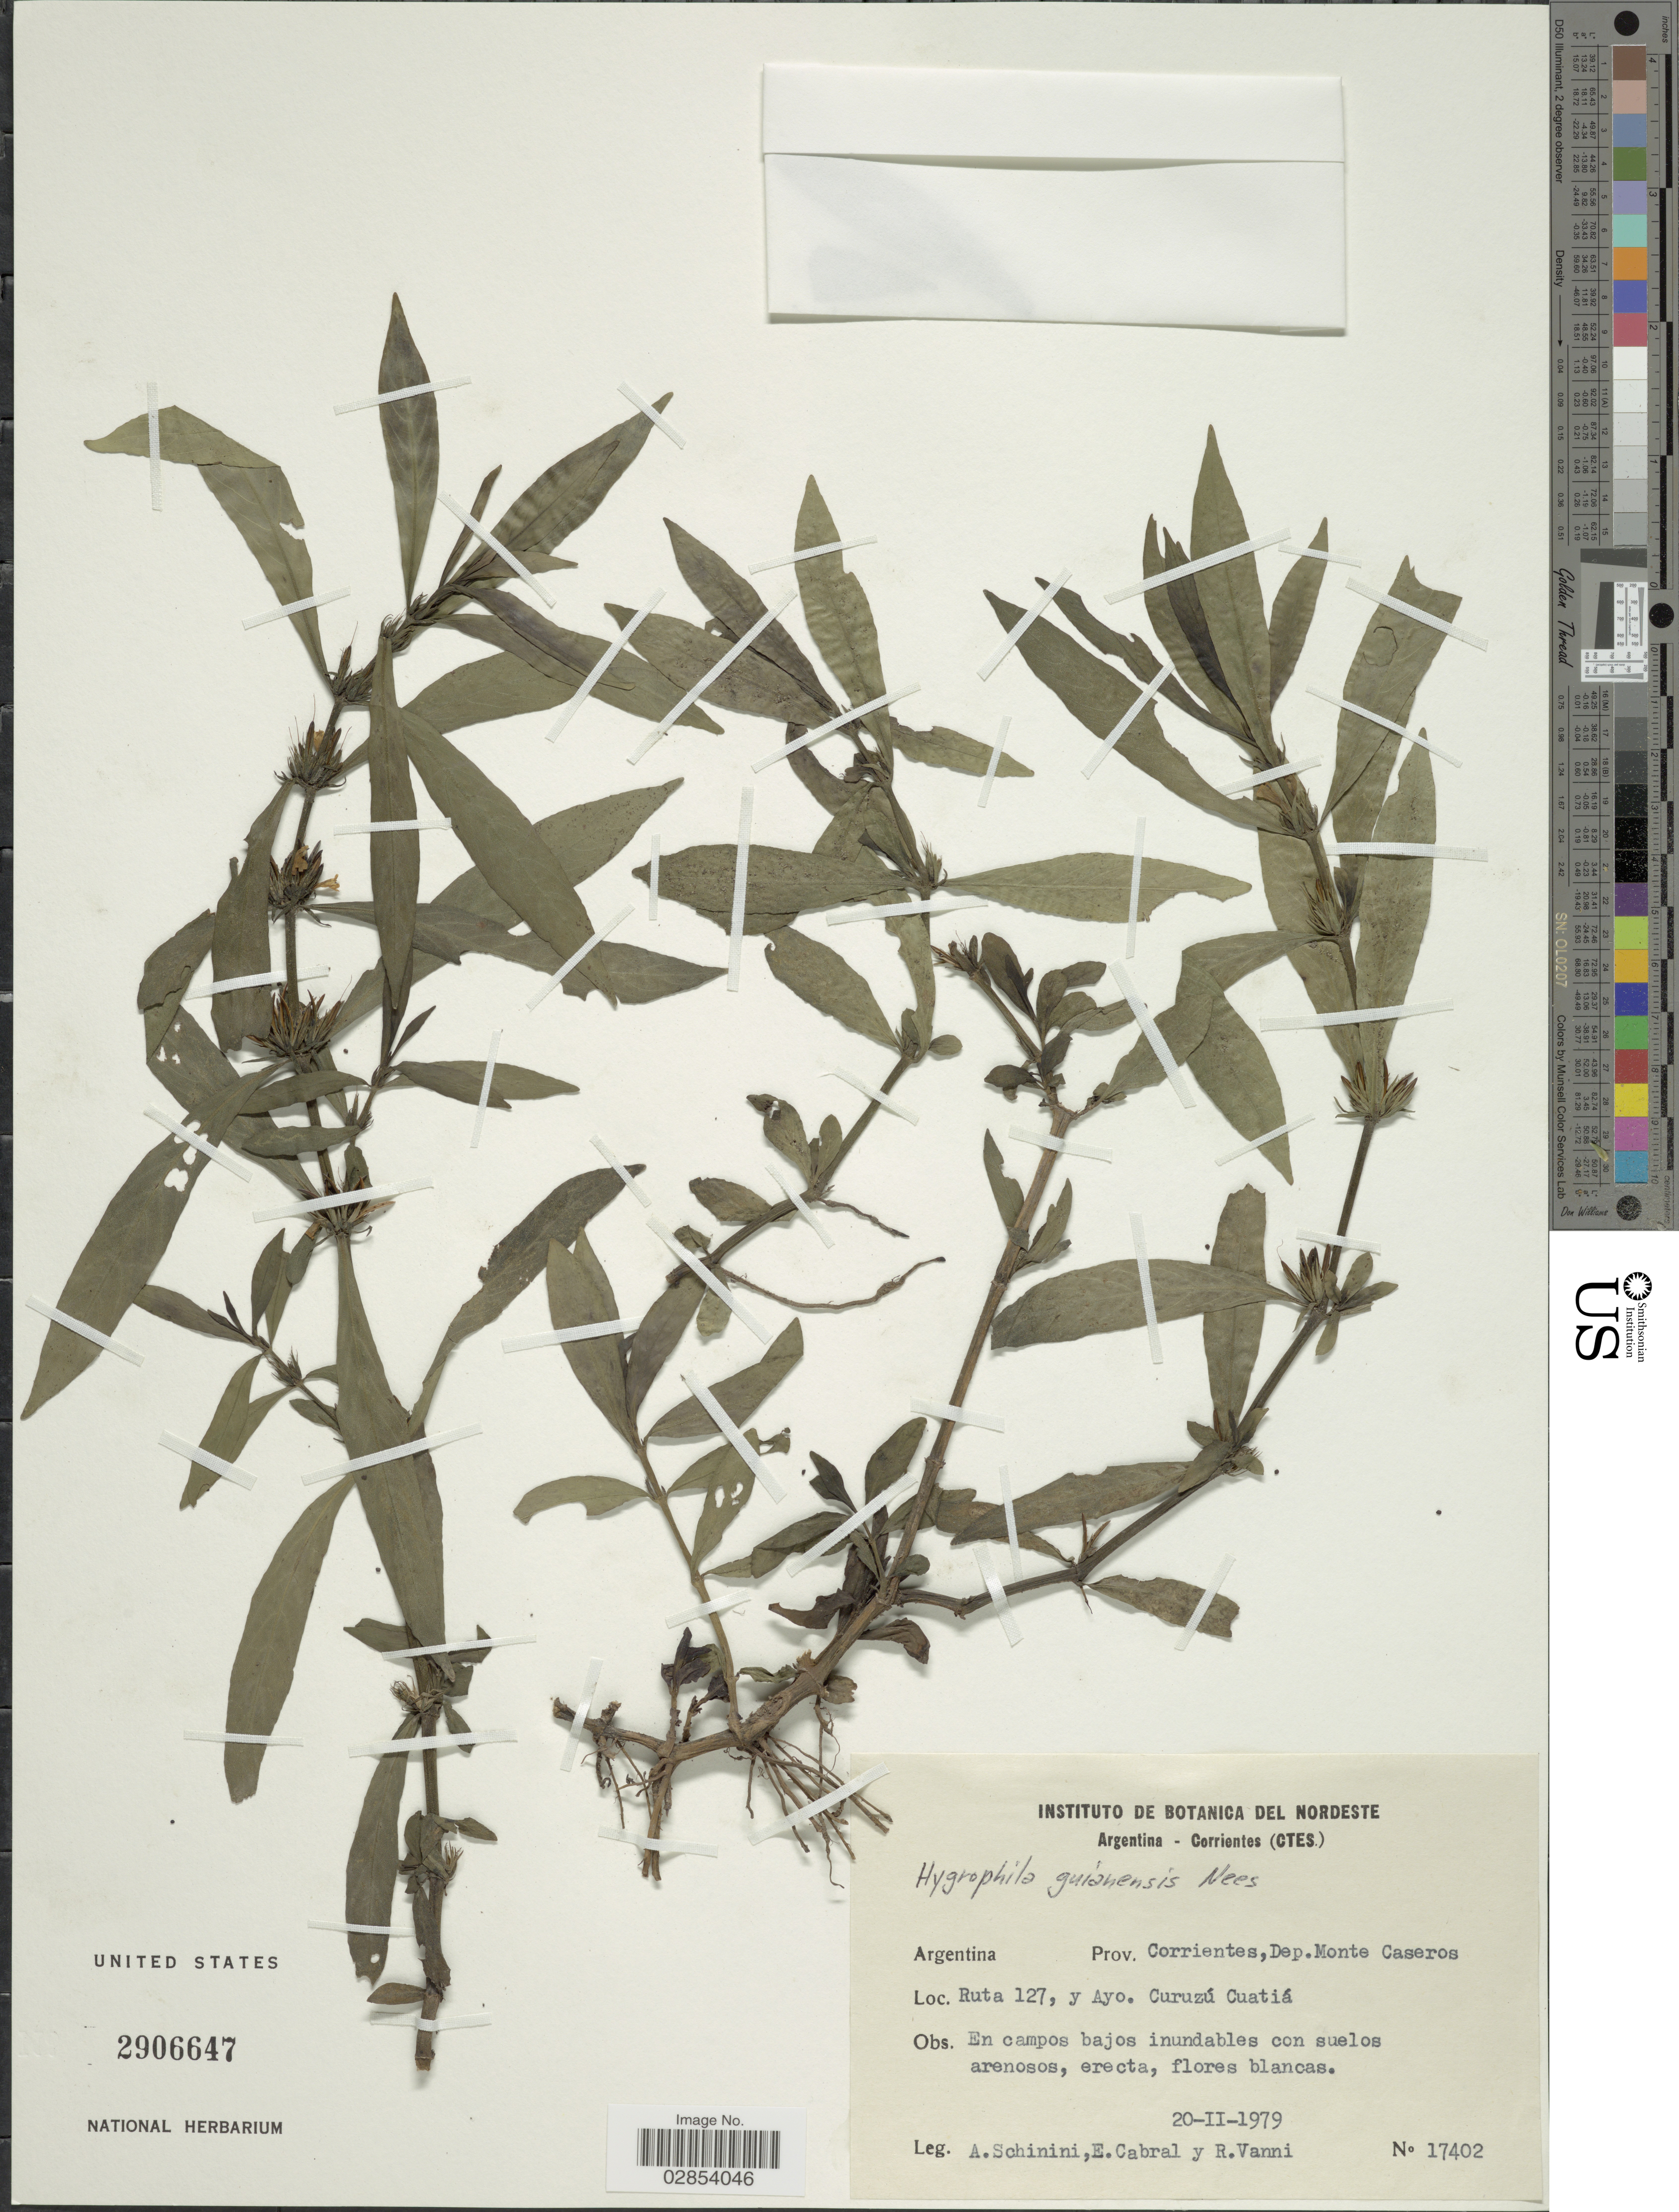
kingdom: Plantae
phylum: Tracheophyta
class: Magnoliopsida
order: Lamiales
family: Acanthaceae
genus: Hygrophila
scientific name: Hygrophila costata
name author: Nees & T. Nees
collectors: A. Schinini, E. Cabral & R. Vanni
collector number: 17402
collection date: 1979-02-20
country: Argentina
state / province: Corrientes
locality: Dep. Monte Caseros, Ruta 127, y Ayo. Curuzú Cuatiá.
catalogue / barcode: US 2906647